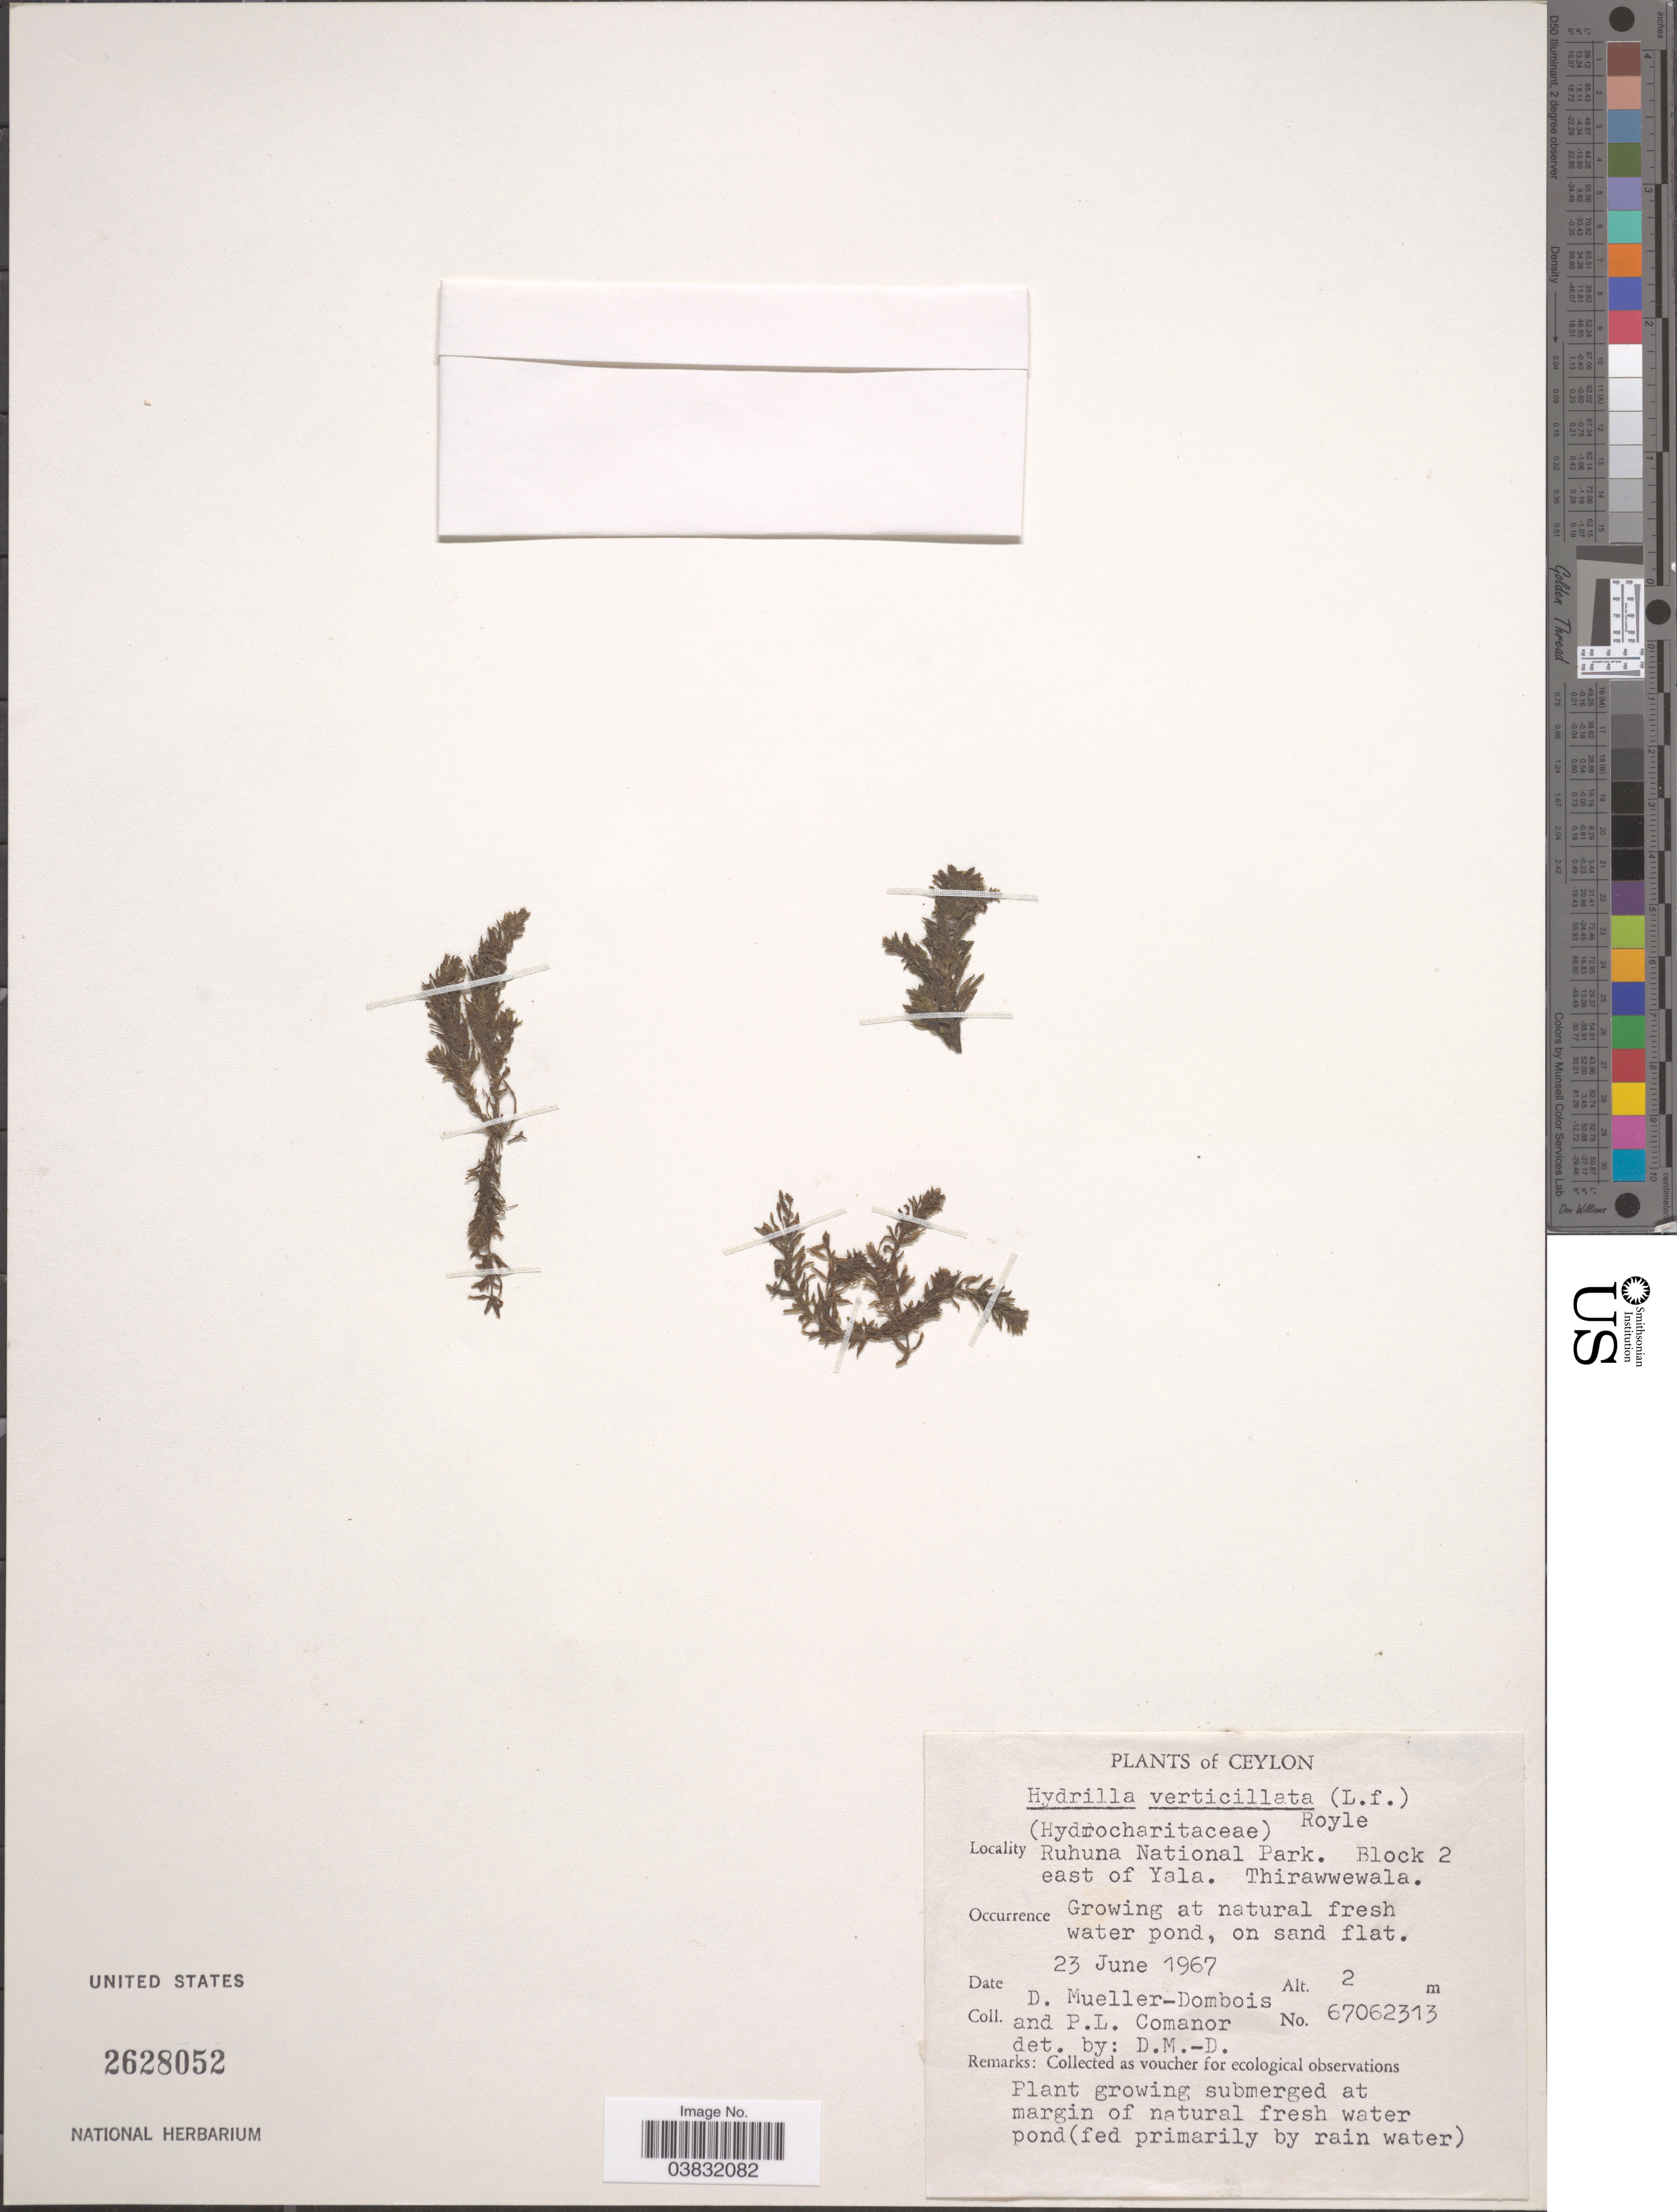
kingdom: Plantae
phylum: Tracheophyta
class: Liliopsida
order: Alismatales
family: Hydrocharitaceae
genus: Hydrilla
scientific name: Hydrilla verticillata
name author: (L. f.) Royle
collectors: D. Mueller-Dombois & P. Comanor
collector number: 67062313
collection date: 1967-06-23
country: Sri Lanka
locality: Ceylon. Ruhuna National Park. Block 2 east of Yala. Thirawwewala.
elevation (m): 2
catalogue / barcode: US 2628052